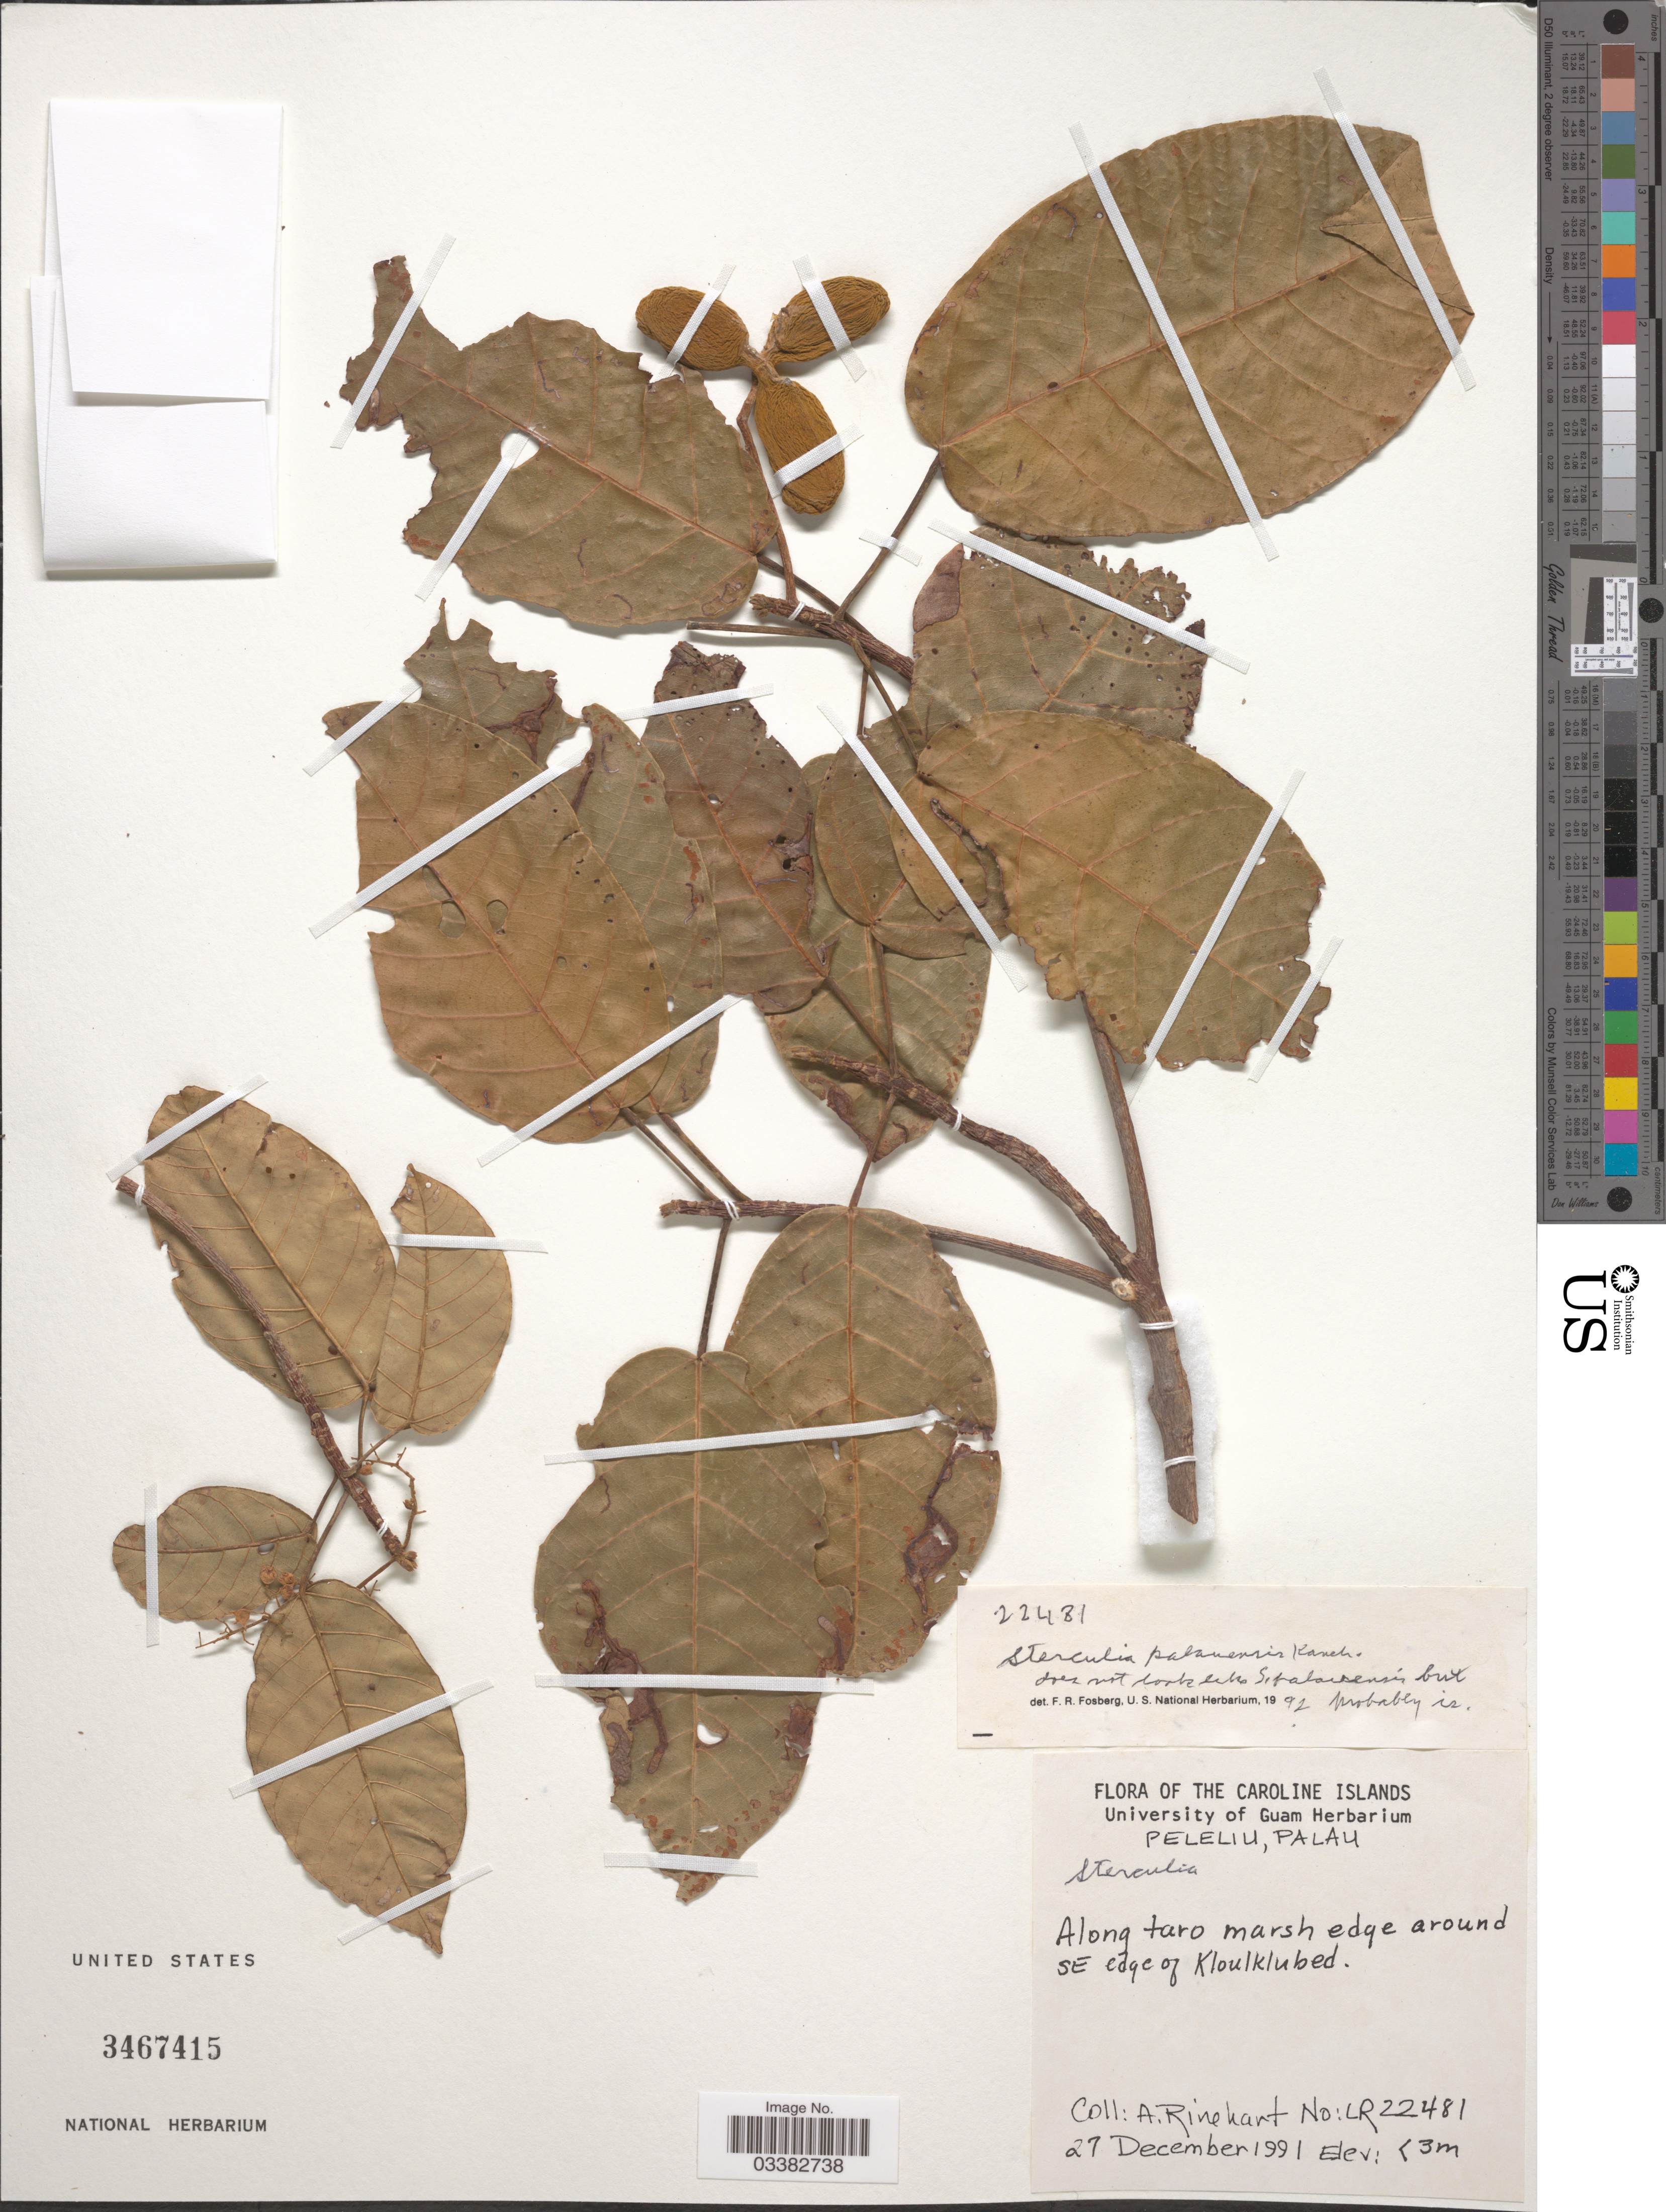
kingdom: Plantae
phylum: Tracheophyta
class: Magnoliopsida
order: Malvales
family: Malvaceae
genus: Sterculia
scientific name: Sterculia palauensis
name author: Kaneh.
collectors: A. Rinehart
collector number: LR22481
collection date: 1991-12-27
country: Palau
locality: The Caroline Islands. Peleliu, Palau. Along taro marsh edge around SE edge of Kloulklubed.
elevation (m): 3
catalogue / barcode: US 3467415